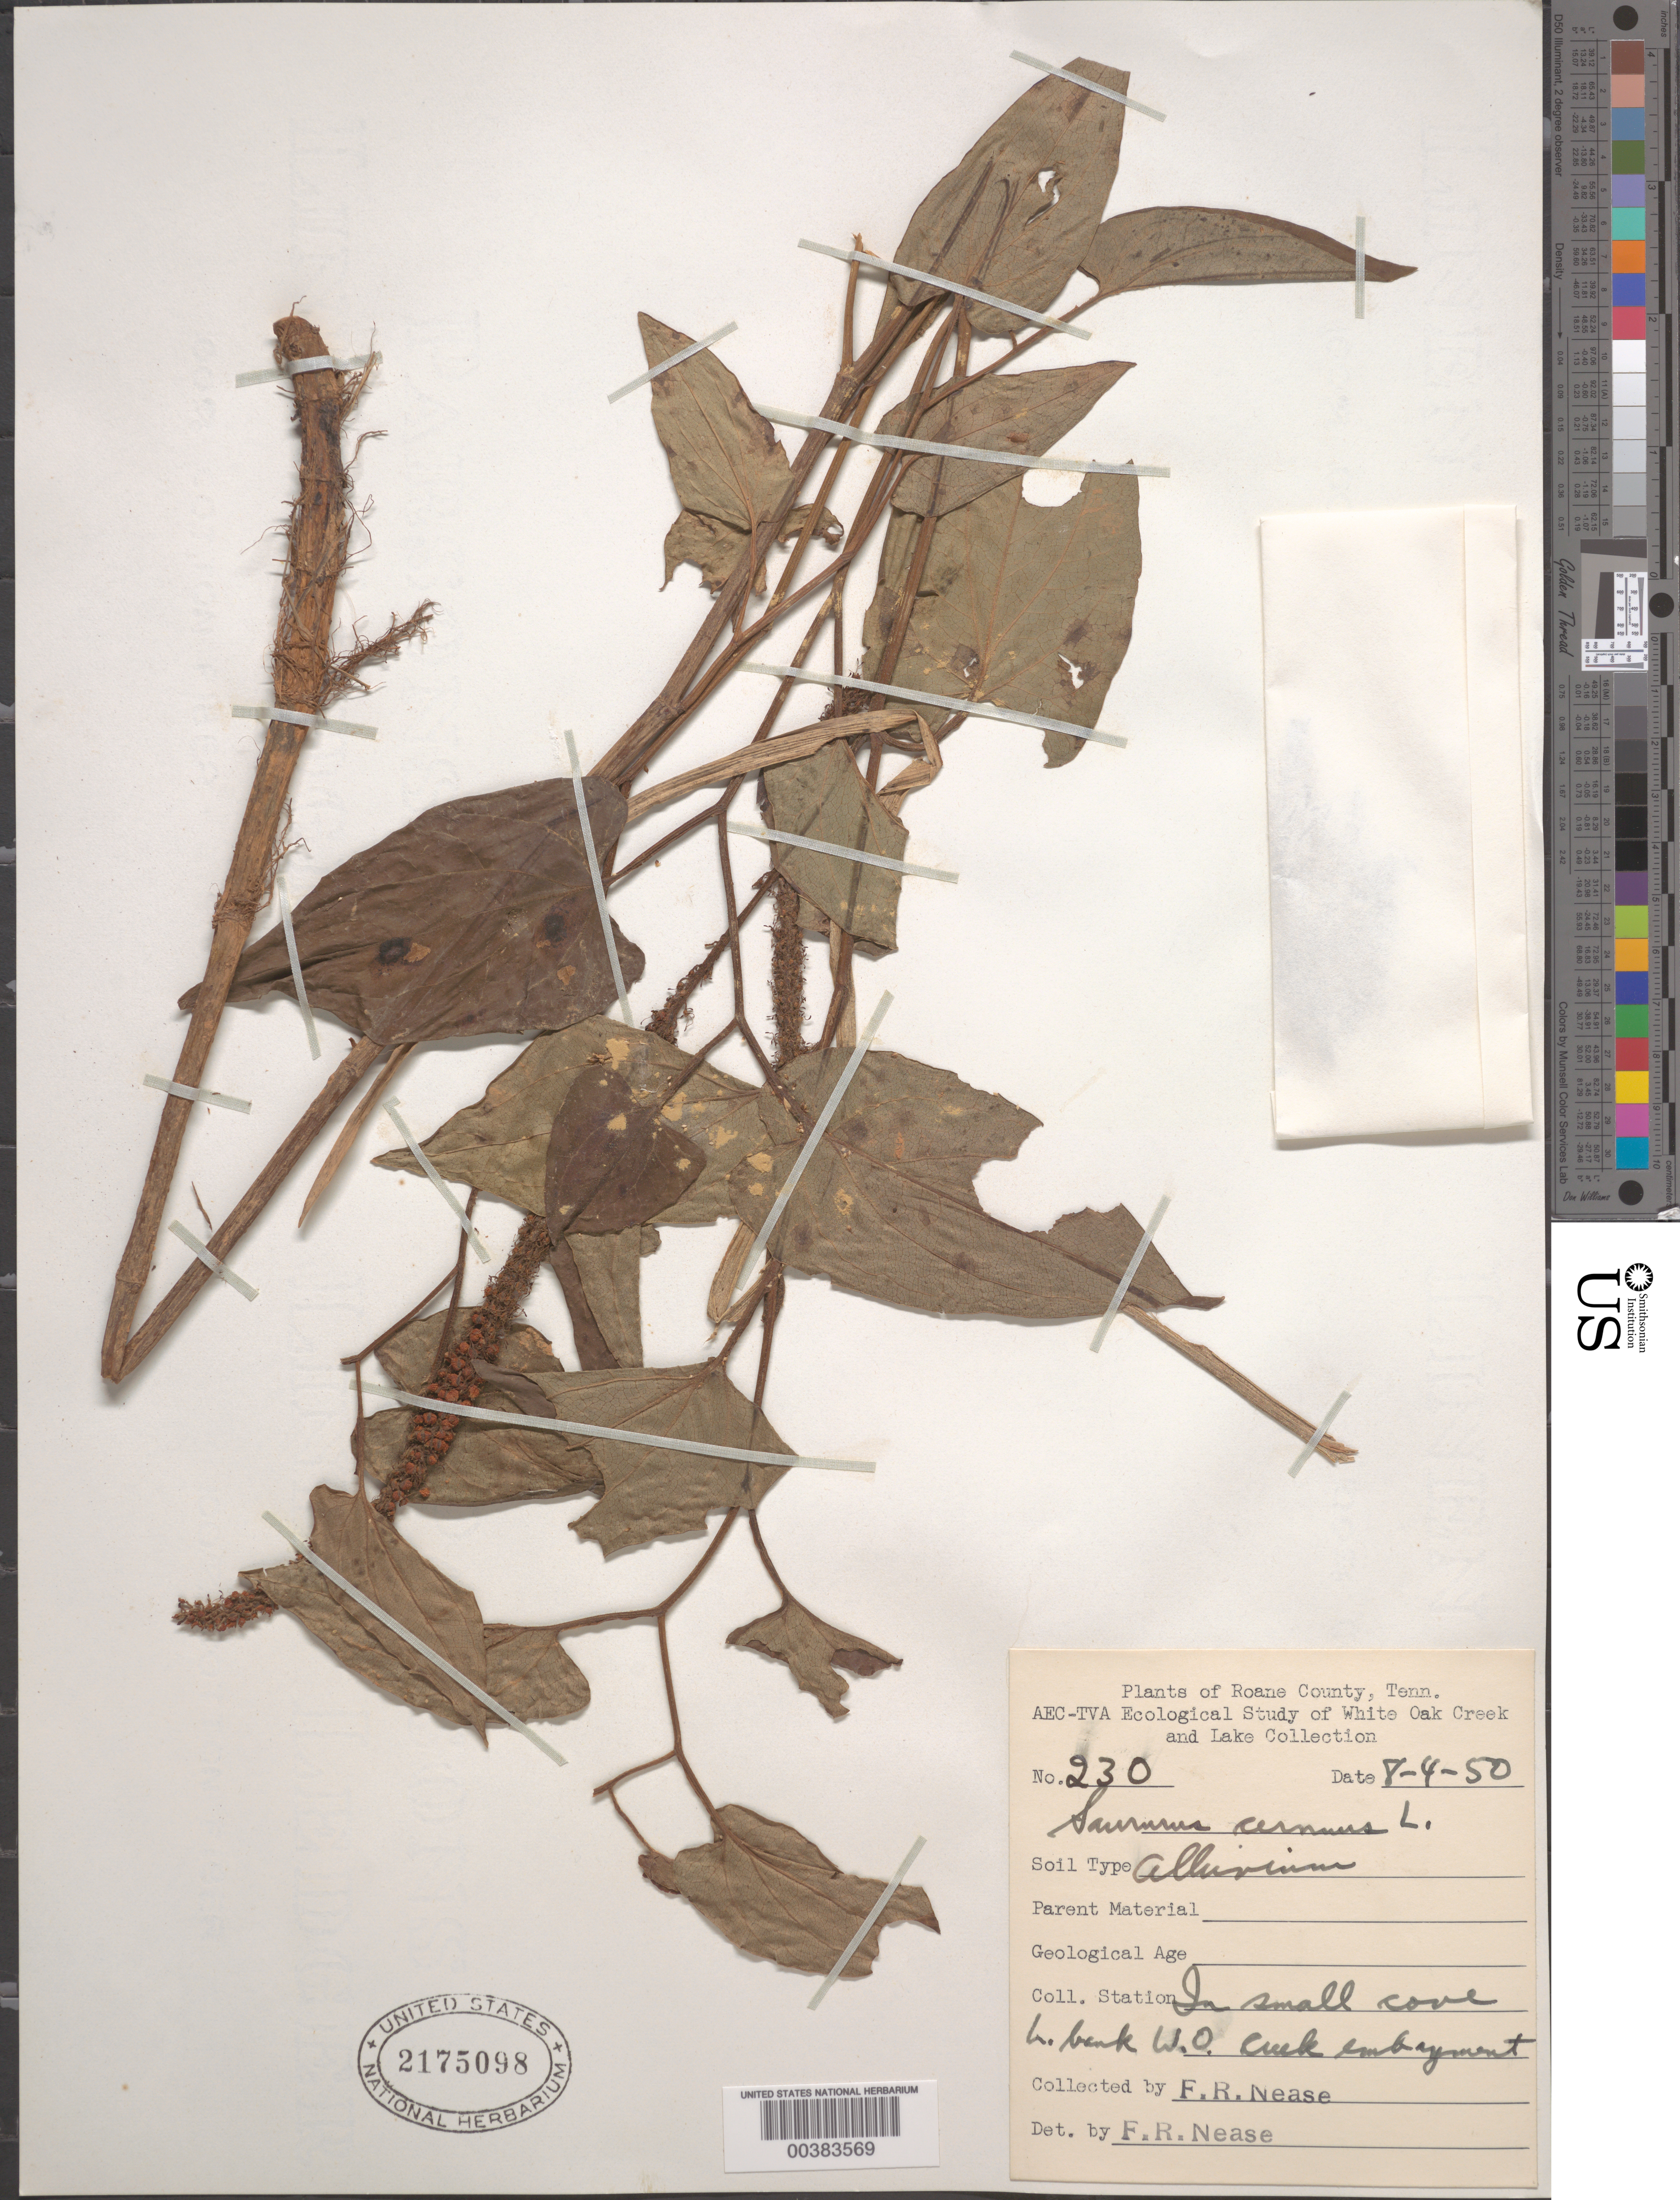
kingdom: Plantae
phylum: Tracheophyta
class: Magnoliopsida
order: Piperales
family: Saururaceae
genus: Saururus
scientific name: Saururus cernuus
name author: L.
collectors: F. Nease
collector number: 230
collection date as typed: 04 Aug 1950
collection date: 1950-08-04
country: United States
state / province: Tennessee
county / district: Roane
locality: White oak lake, small cove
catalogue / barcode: US 2175098